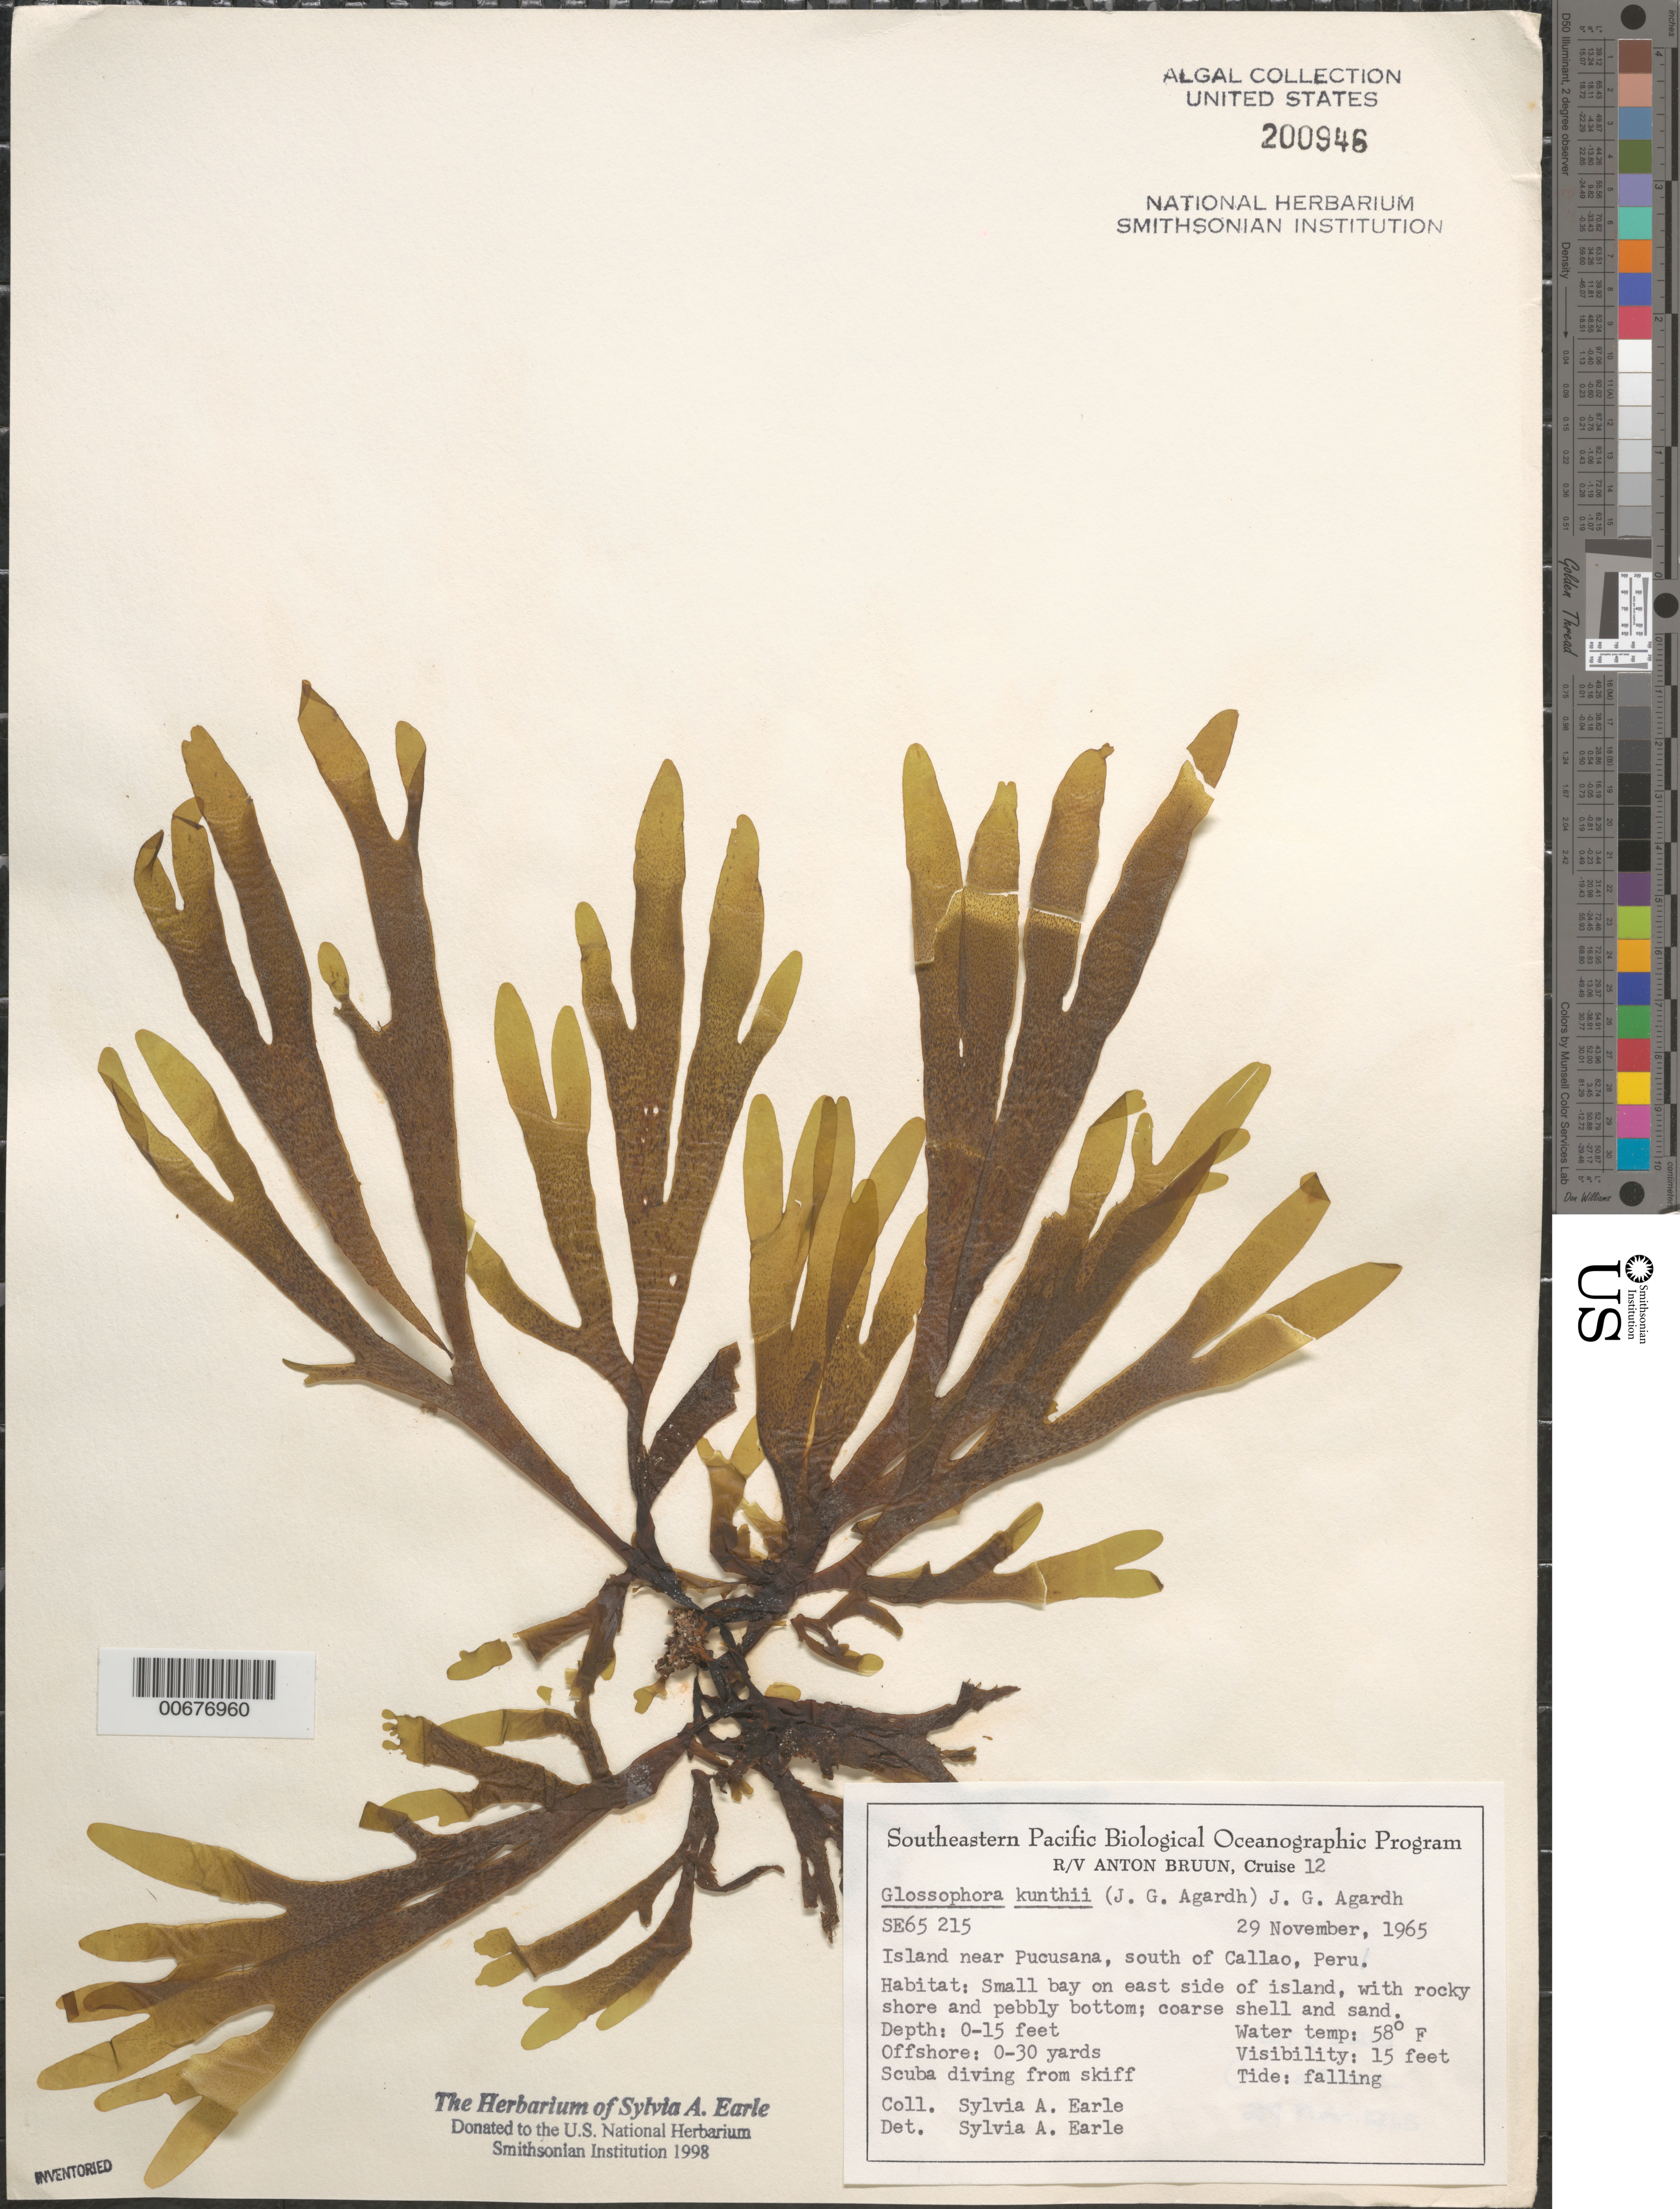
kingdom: Chromista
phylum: Ochrophyta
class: Phaeophyceae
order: Dictyotales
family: Dictyotaceae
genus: Dictyota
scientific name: Dictyota kunthii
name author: (C. Agardh) Grev.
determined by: Algae name updating Project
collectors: S. A. Earle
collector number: SE 65215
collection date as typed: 29 Nov 1965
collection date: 1965-11-29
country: Peru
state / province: Lima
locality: Small island near Pucusana, south of Callao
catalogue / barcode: US 200946